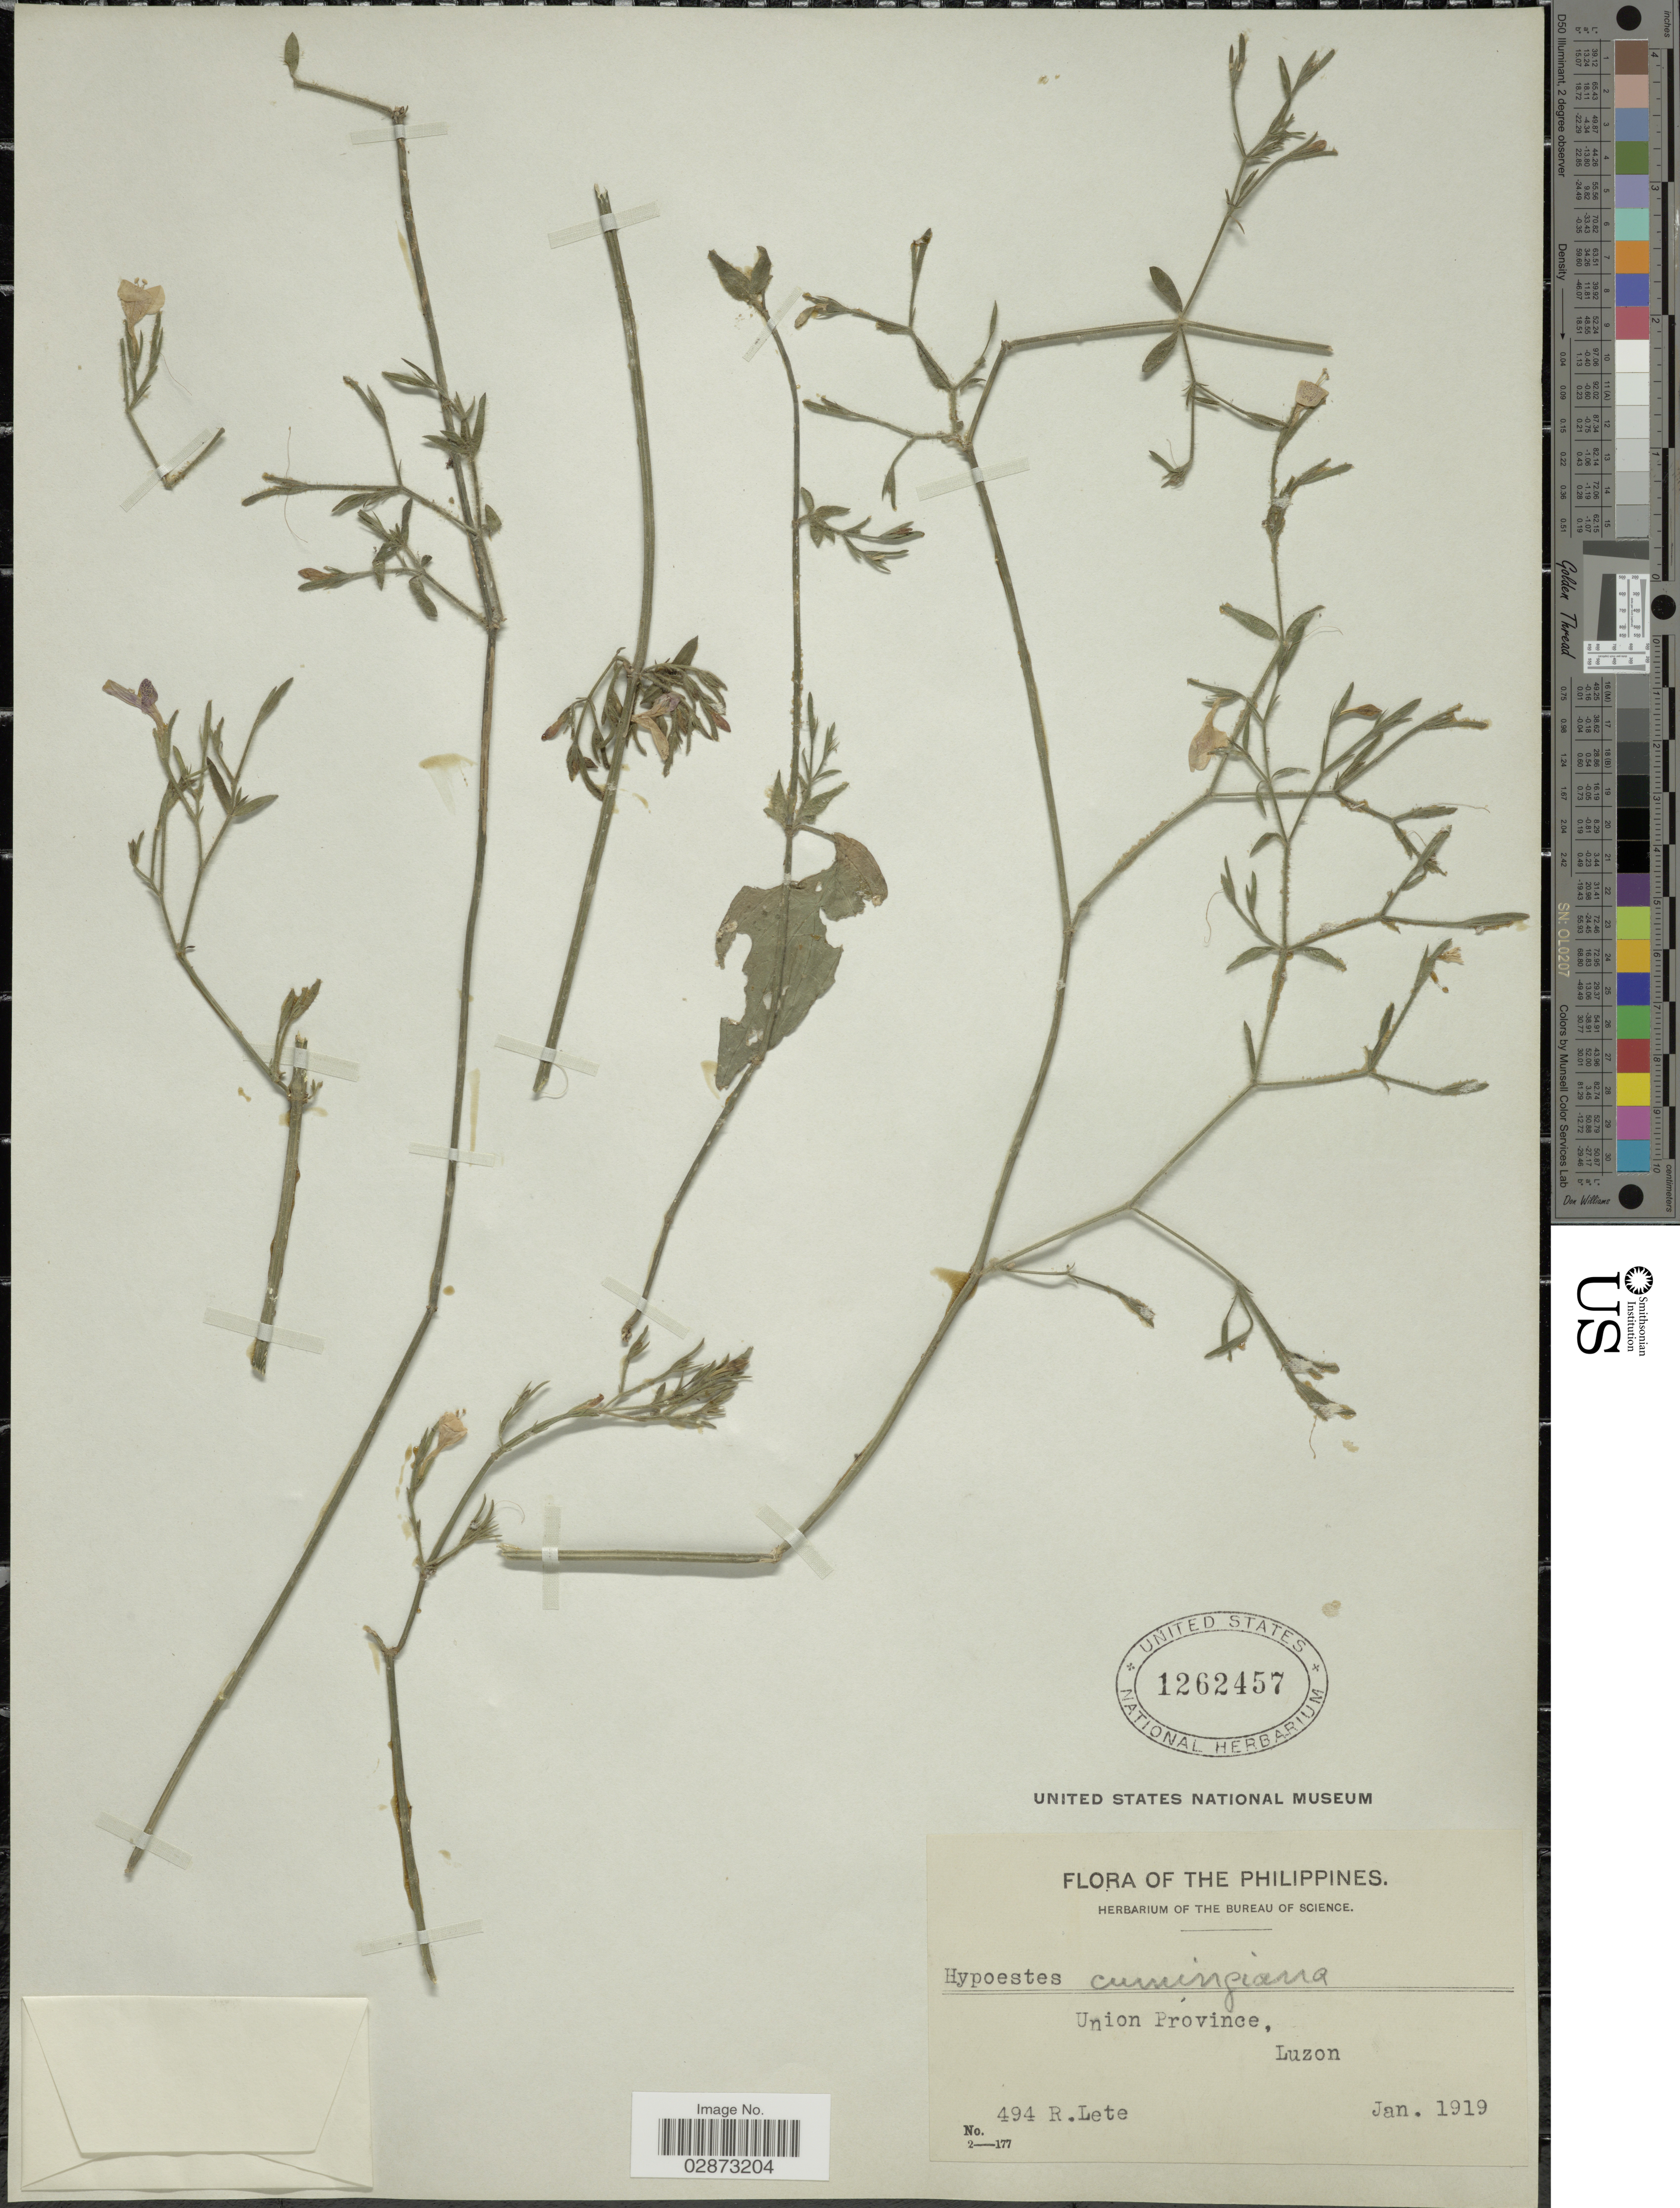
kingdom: Plantae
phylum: Tracheophyta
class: Magnoliopsida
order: Lamiales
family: Acanthaceae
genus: Hypoestes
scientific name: Hypoestes cumingiana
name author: (Nees) Benth. & Hook. f.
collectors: R. Lete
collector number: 494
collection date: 1919-01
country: Philippines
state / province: Ilocos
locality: Union Province. Luzon.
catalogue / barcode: US 1262457